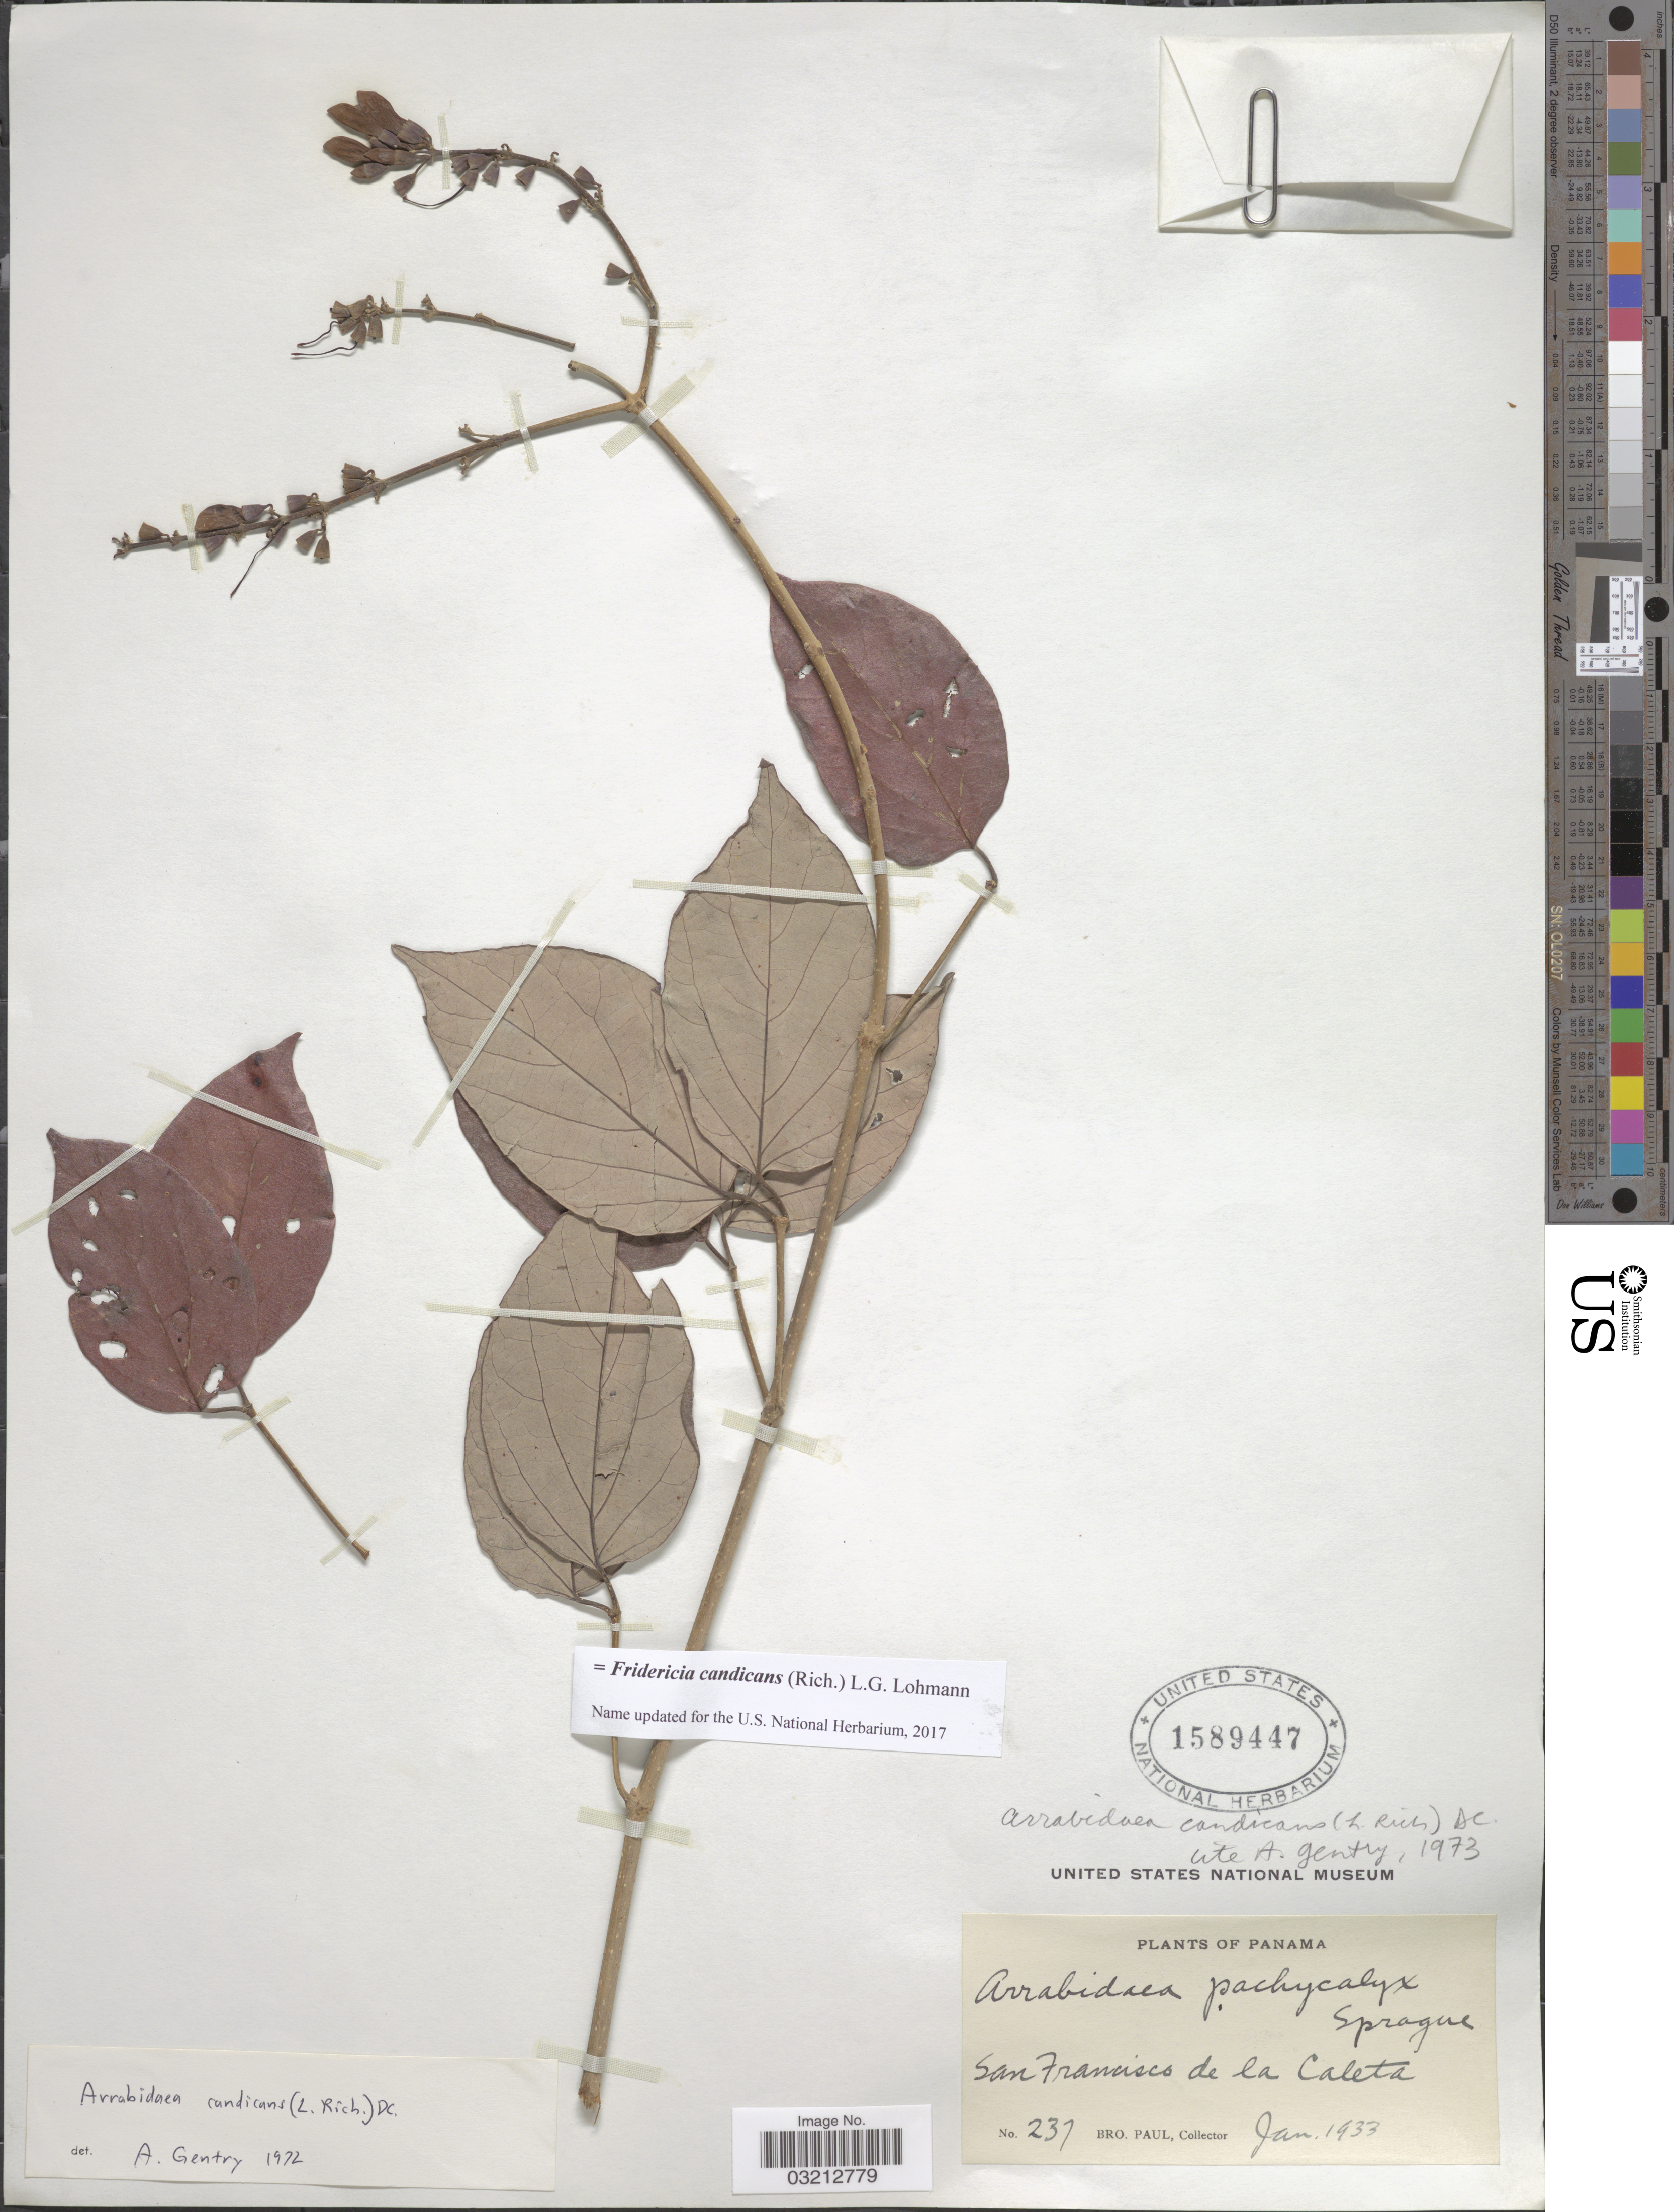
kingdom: Plantae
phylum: Tracheophyta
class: Magnoliopsida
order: Lamiales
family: Bignoniaceae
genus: Fridericia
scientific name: Fridericia candicans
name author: (Rich.) L.G. Lohmann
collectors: B. Paul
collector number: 237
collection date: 1933-01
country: Panama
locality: San Francisco de la Caleta.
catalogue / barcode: US 1589447